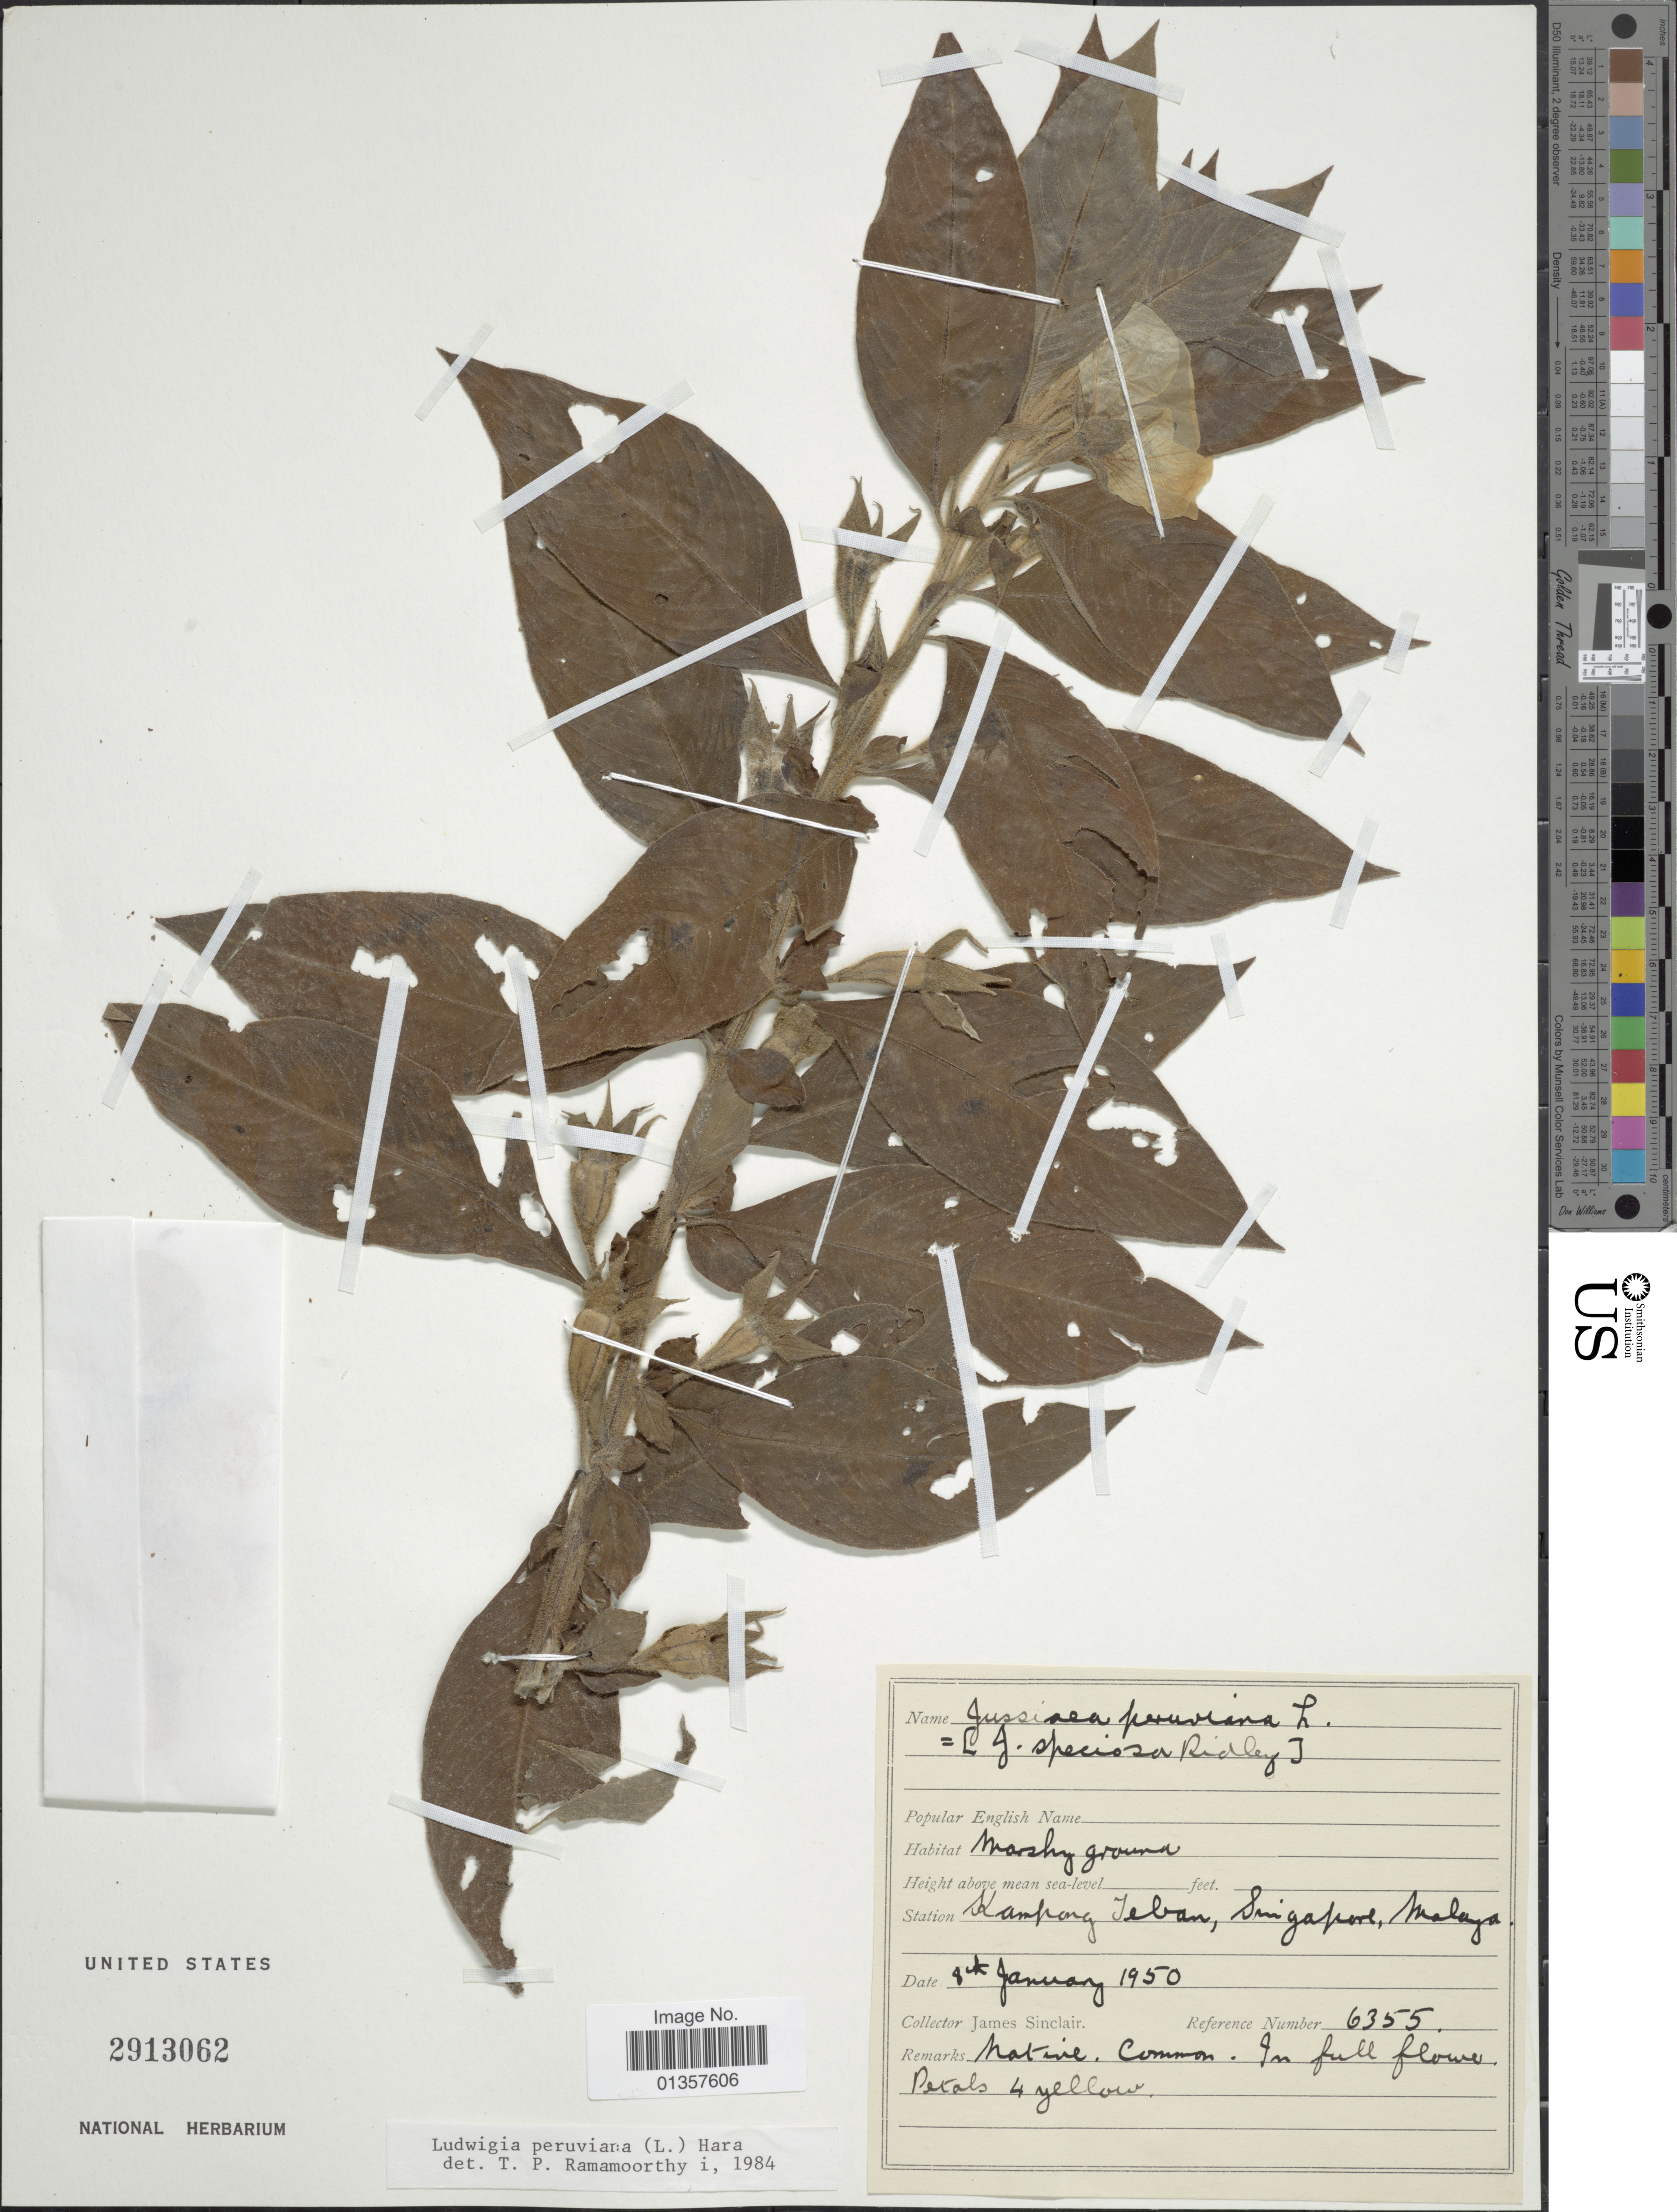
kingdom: Plantae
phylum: Tracheophyta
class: Magnoliopsida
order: Myrtales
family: Onagraceae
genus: Ludwigia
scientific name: Ludwigia peruviana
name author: (L.) H. Hara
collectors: J. Sinclair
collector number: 6355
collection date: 1950-01-01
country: Singapore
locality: Kampong Teban, Malaya.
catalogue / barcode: US 2913062